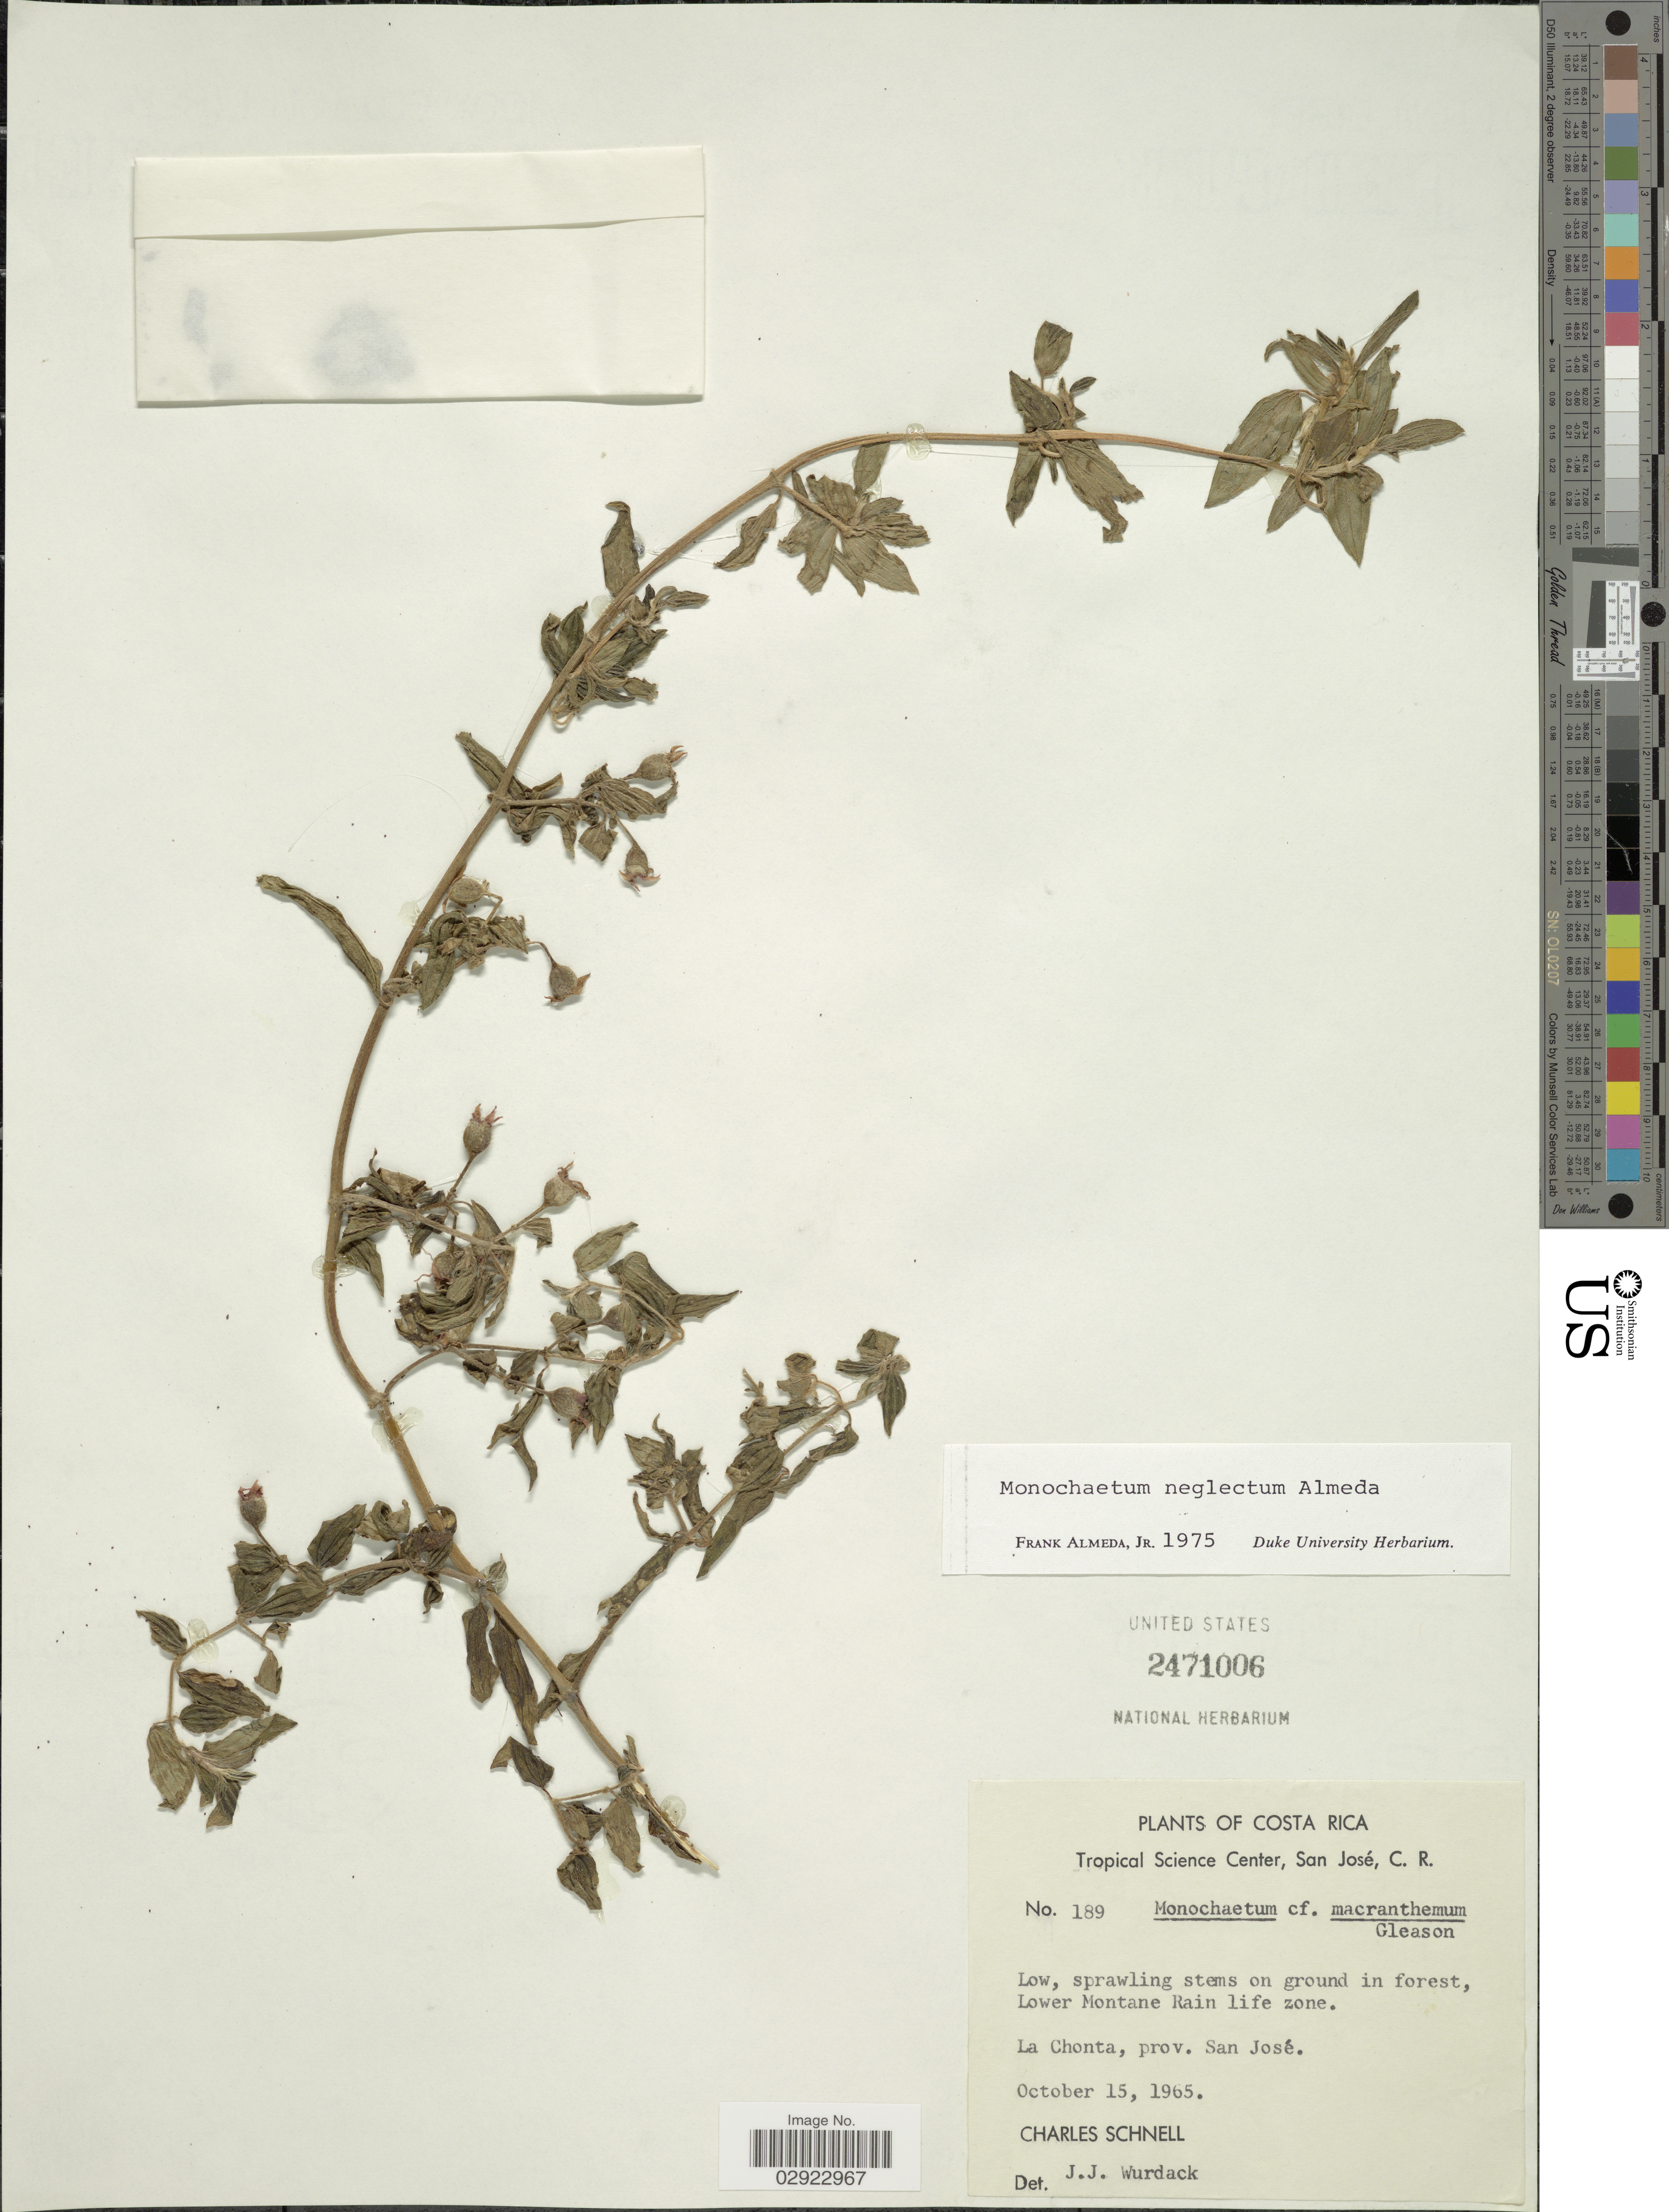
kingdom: Plantae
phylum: Tracheophyta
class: Magnoliopsida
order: Myrtales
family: Melastomataceae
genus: Monochaetum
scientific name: Monochaetum neglectum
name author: Almeda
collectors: C. Schnell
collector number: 189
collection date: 1965-10-15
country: Costa Rica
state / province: San José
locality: Low, sprawling stems on ground in forest, Lower Montane Rain life zone. La Chonta, prov. San José.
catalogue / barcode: US 2471006